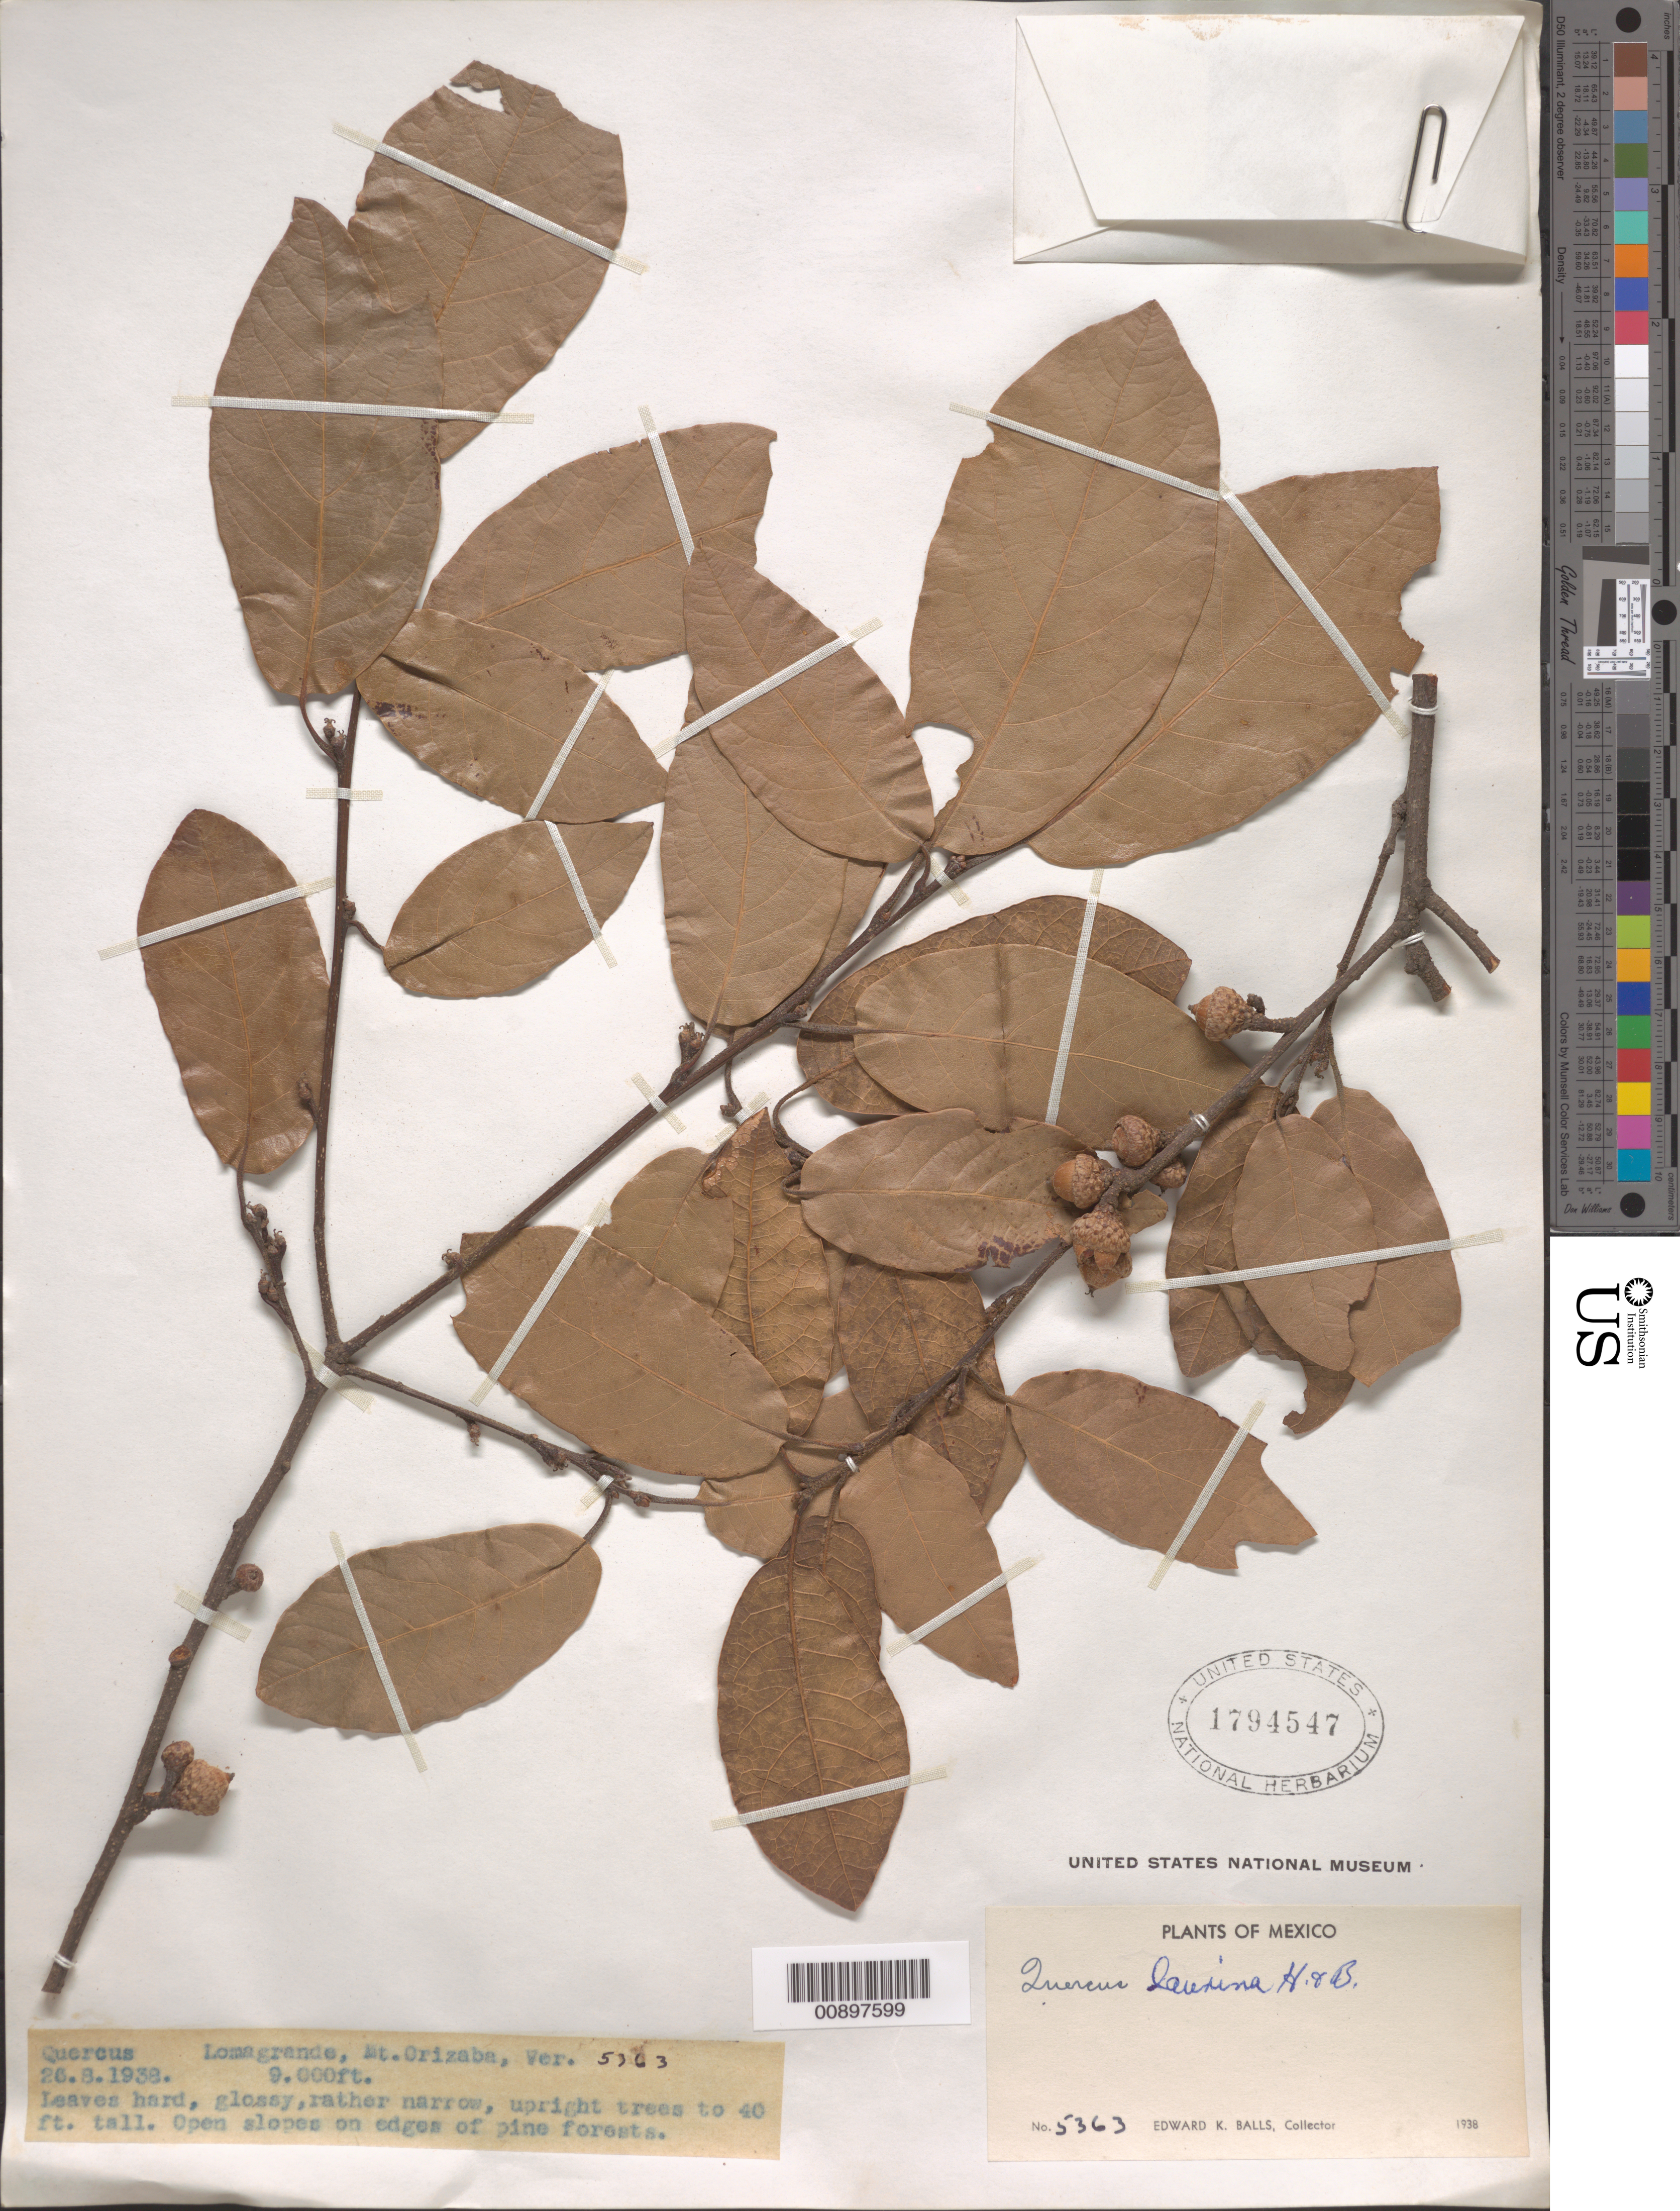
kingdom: Plantae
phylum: Tracheophyta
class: Magnoliopsida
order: Fagales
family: Fagaceae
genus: Quercus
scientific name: Quercus laurina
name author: Humb. & Bonpl.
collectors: E. K. Balls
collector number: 5363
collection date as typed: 26 Aug 1938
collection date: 1938-08-26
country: Mexico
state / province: Veracruz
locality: Loma Grande, Mt. Orizaba, Veracruz.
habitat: Open slopes on edges of pine forests.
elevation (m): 2743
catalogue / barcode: US 1794547